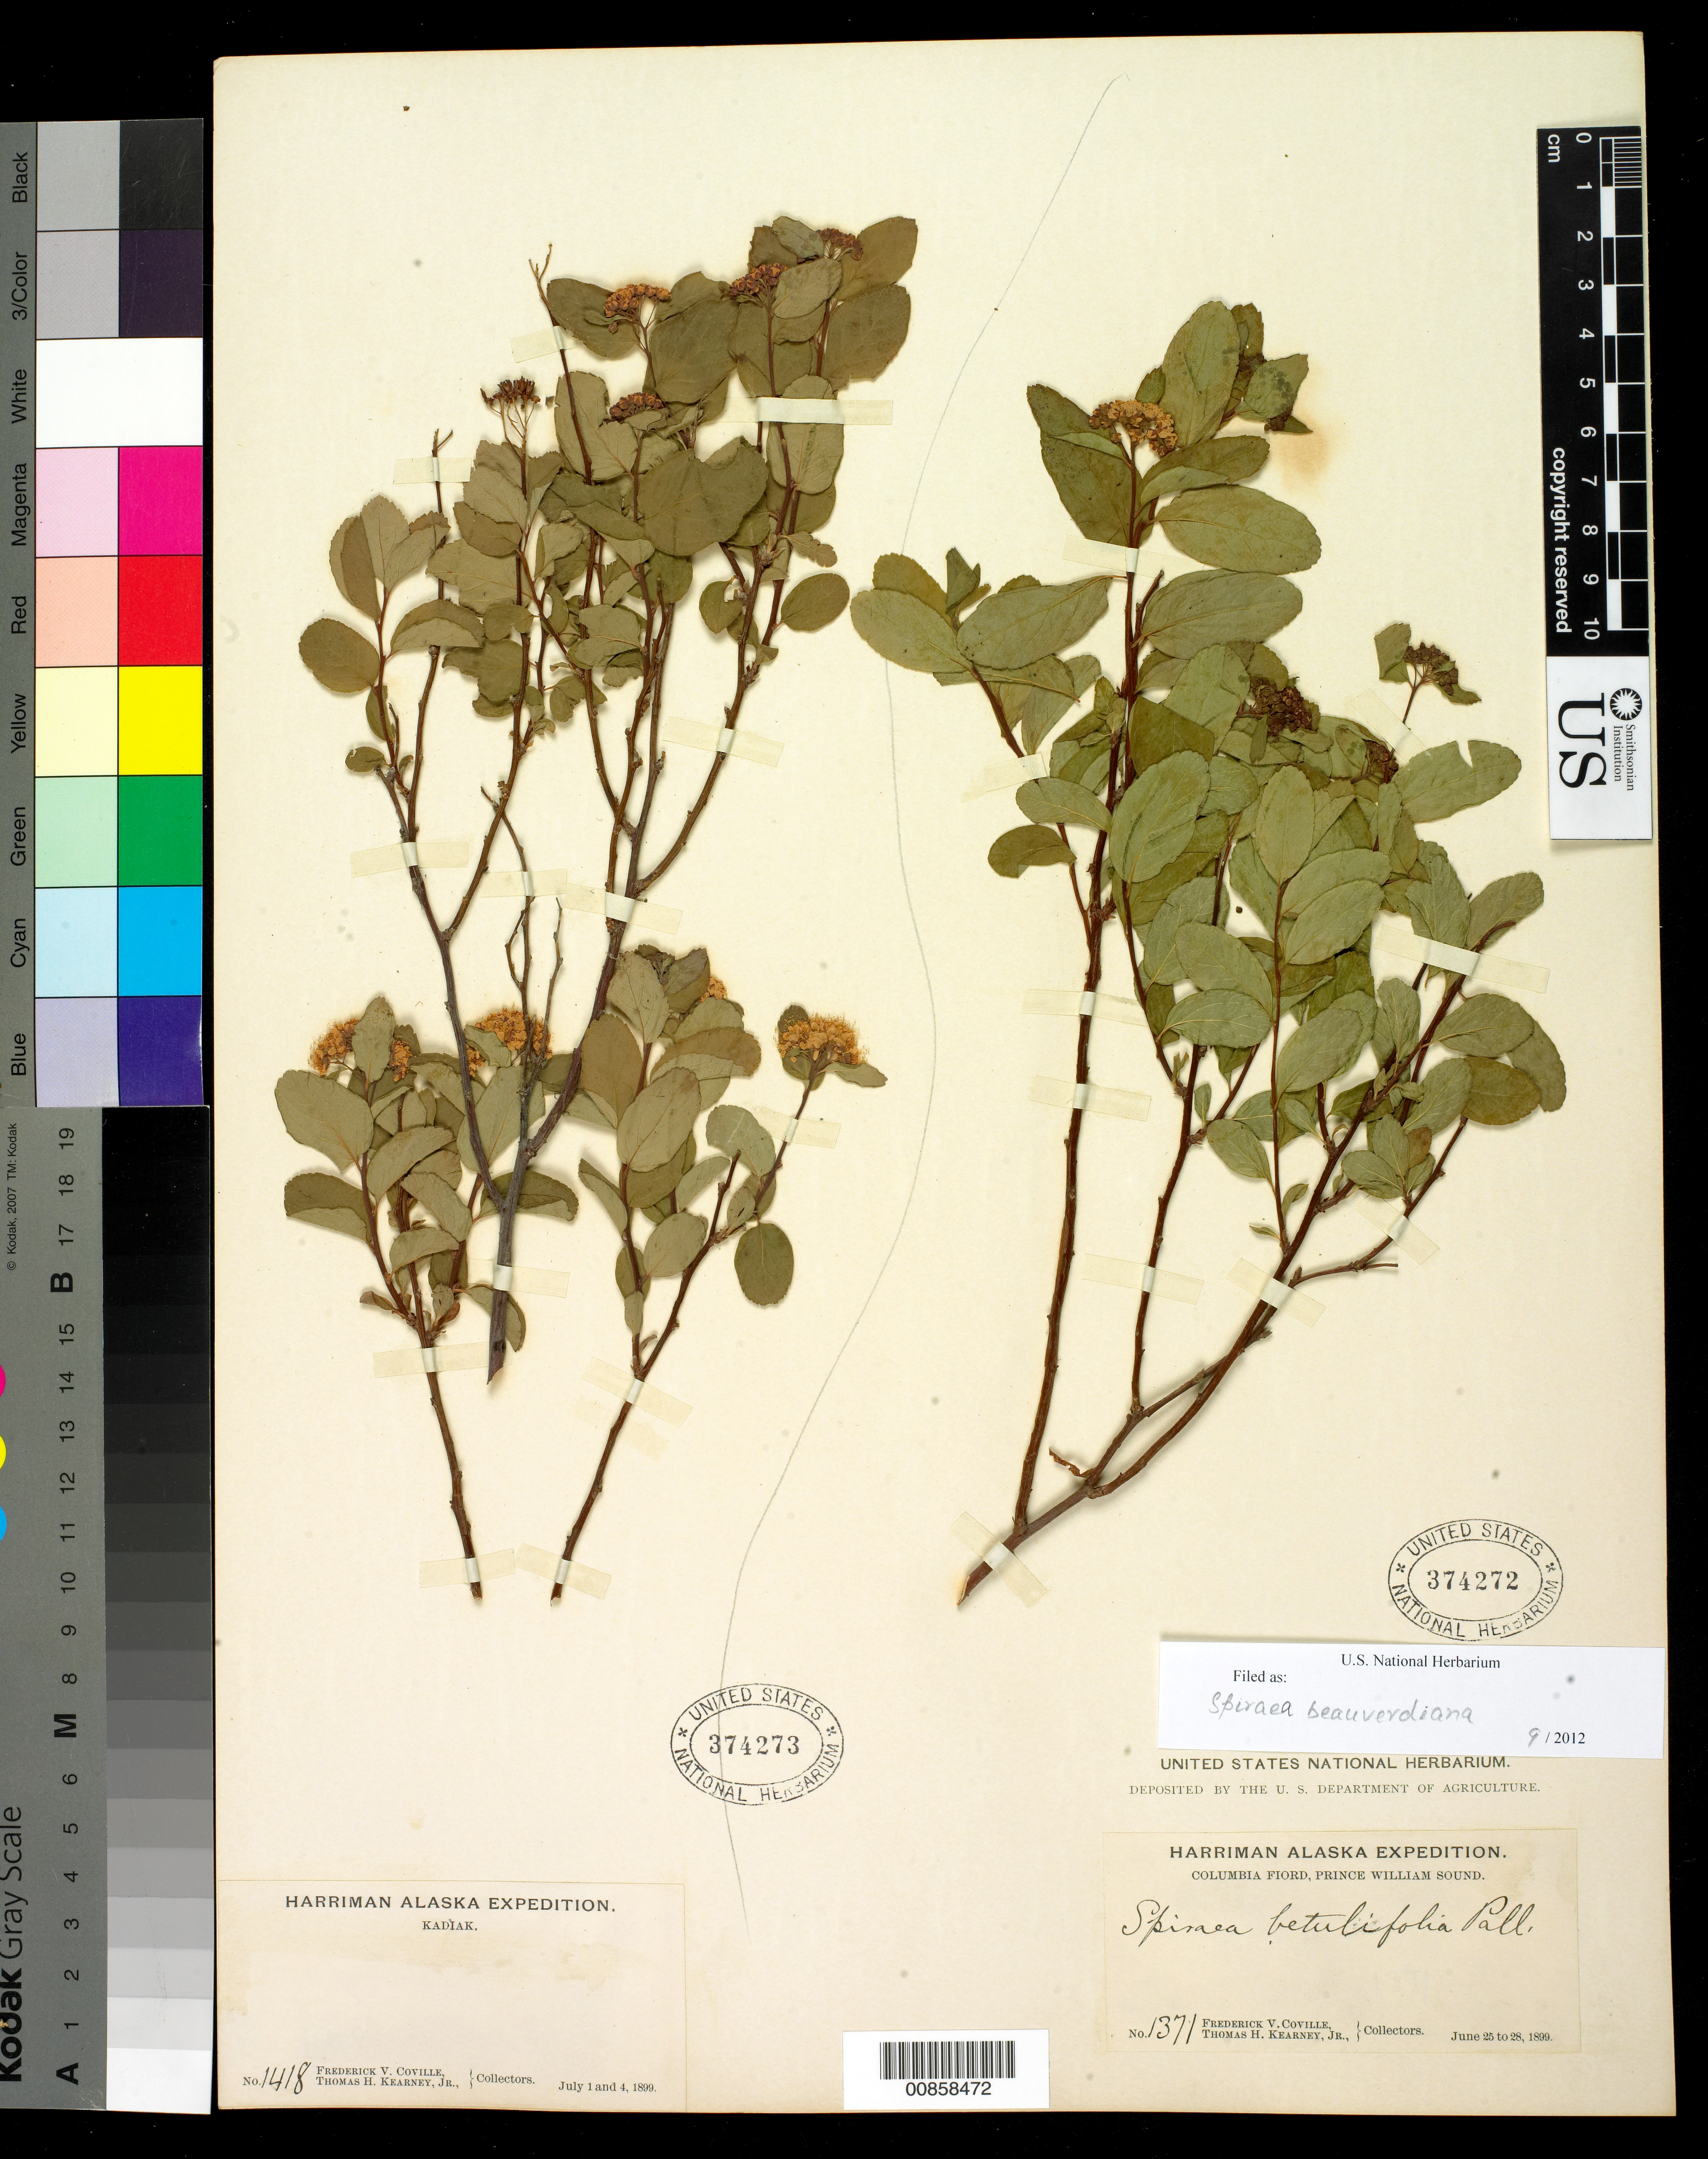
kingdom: Plantae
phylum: Tracheophyta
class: Magnoliopsida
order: Rosales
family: Rosaceae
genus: Spiraea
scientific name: Spiraea beauverdiana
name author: C.K. Schneid.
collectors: F. V. Coville & T. H. Kearney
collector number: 1371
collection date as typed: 25 Jun 1899 to 28 Jun 1899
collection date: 1899-06-25/1899-06-28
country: United States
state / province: Alaska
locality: Columbia Fjord, Prince William Sound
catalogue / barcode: US 374272